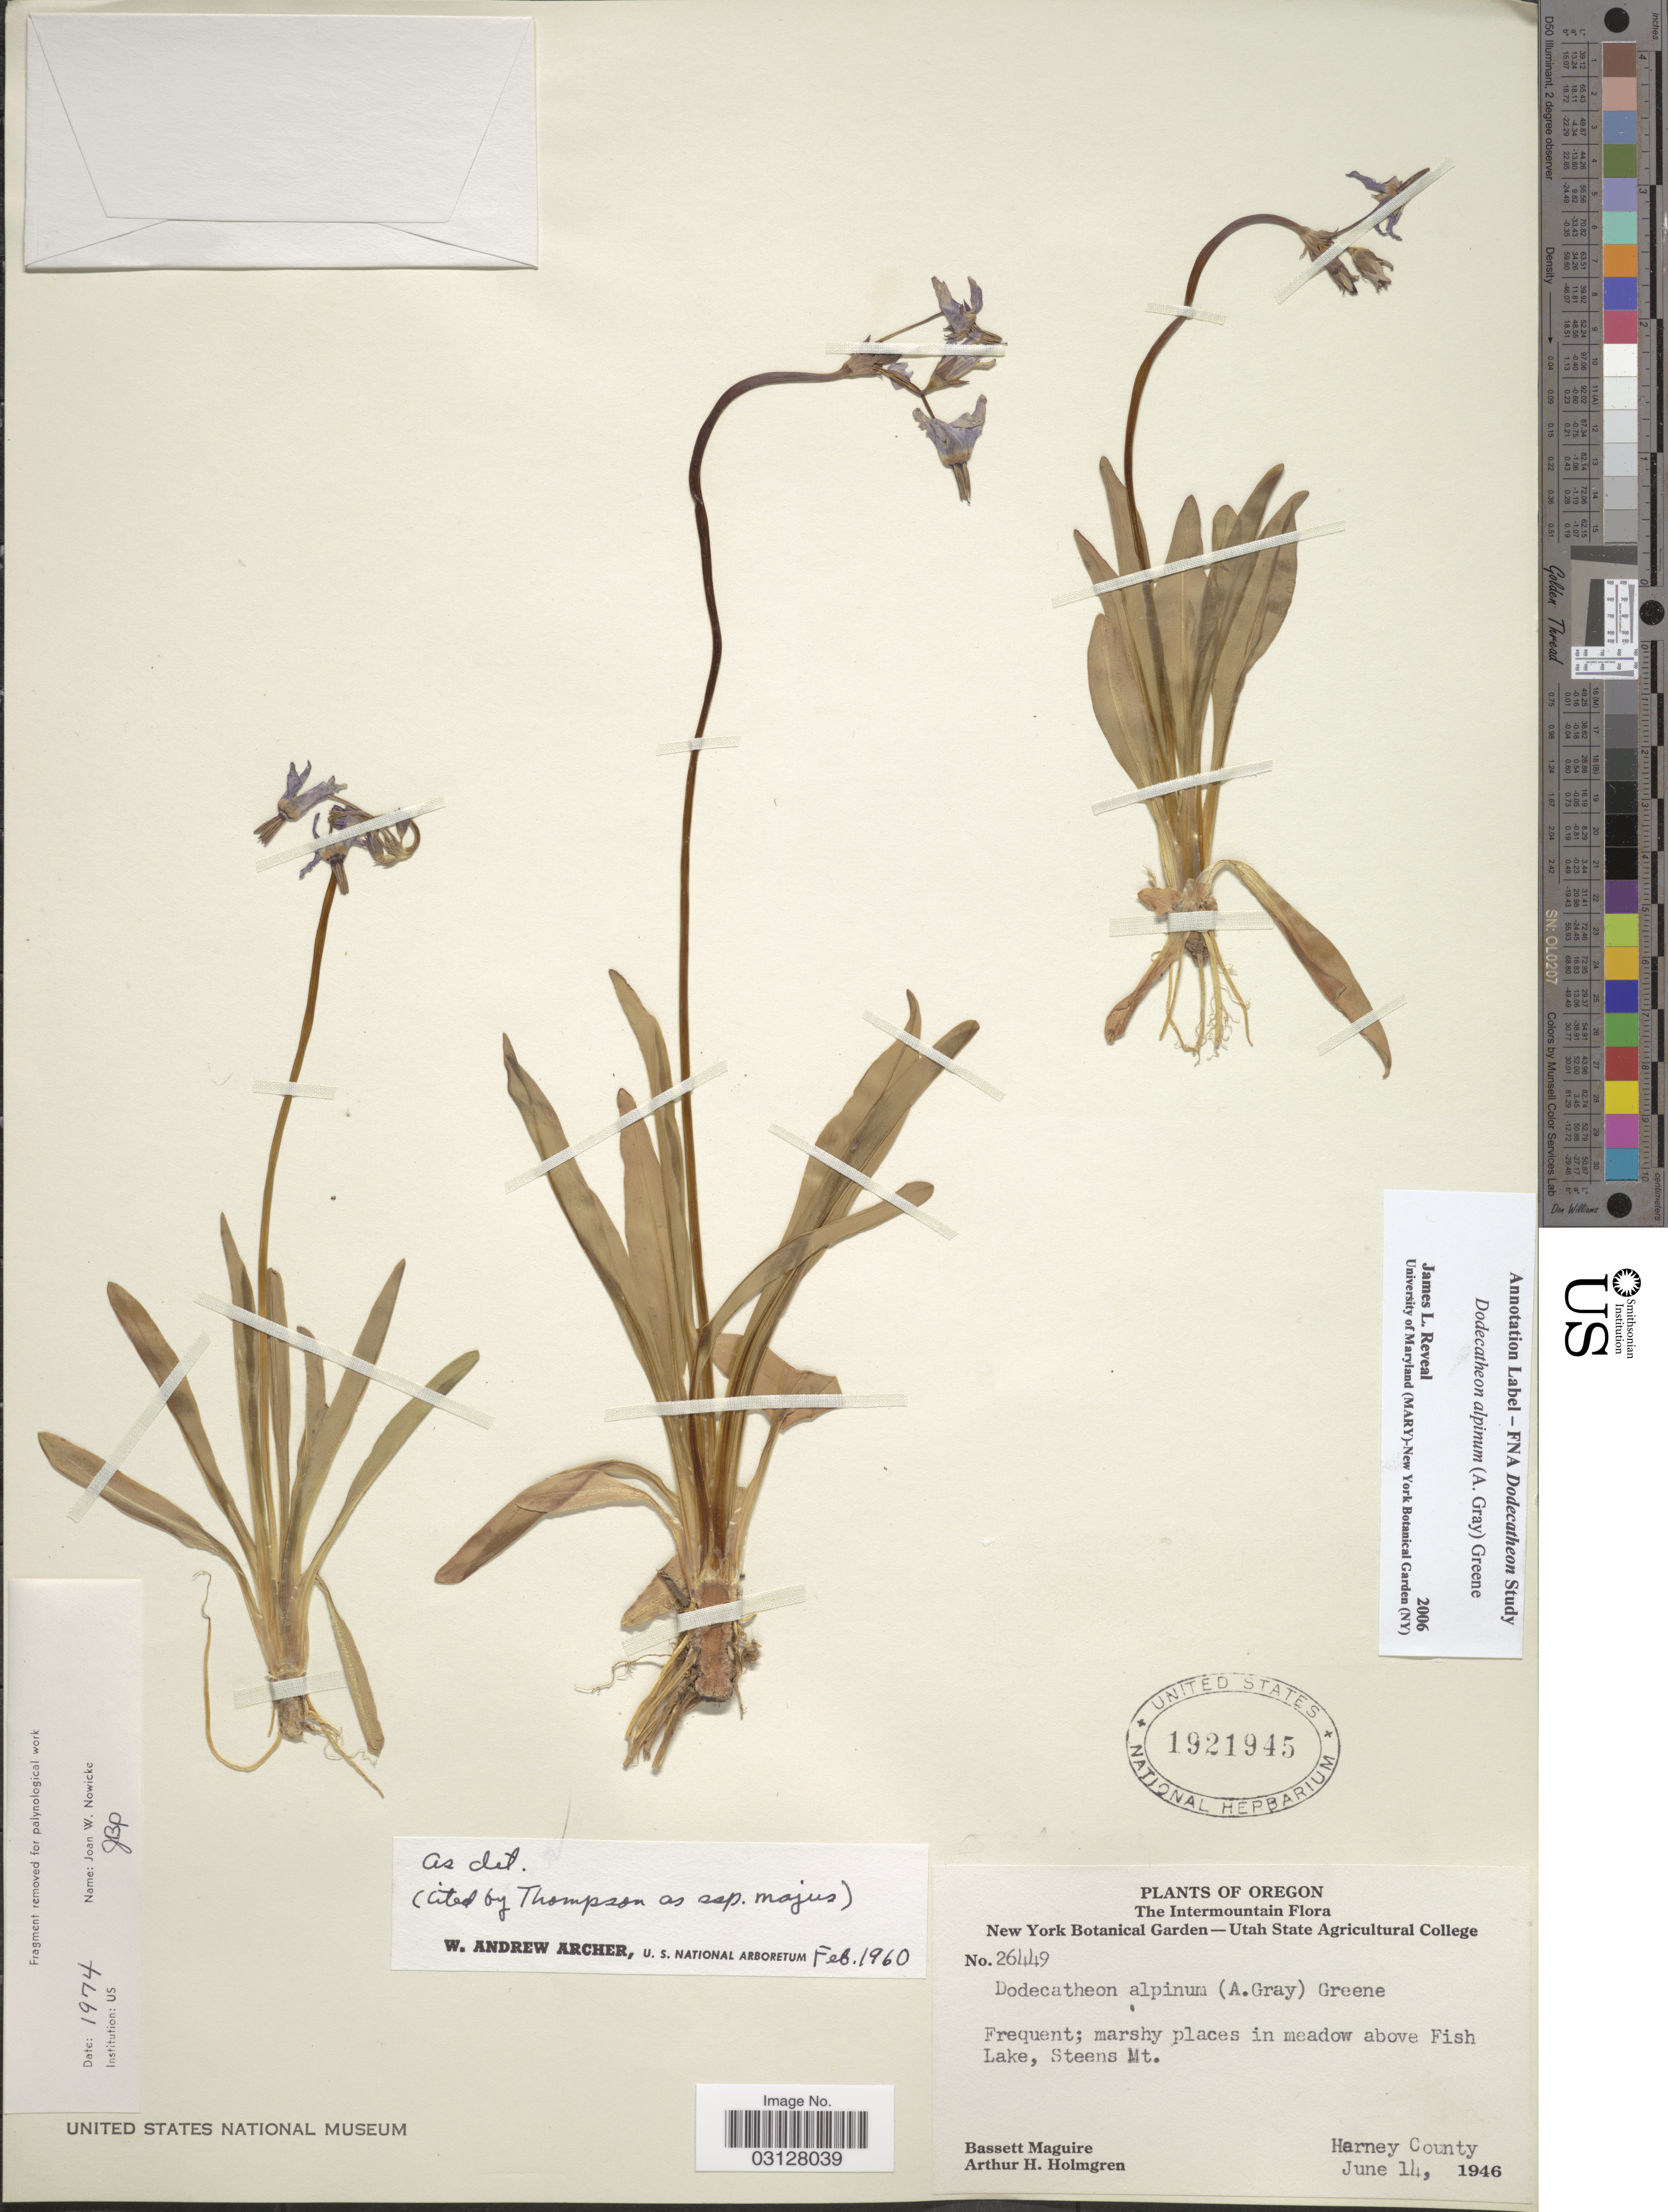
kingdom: Plantae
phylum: Tracheophyta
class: Magnoliopsida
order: Ericales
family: Primulaceae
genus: Dodecatheon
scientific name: Dodecatheon alpinum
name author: (A. Gray) Greene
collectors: B. Maguire & A. H. Holmgren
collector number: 26449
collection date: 1946-06-14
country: United States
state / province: Oregon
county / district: Harney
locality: The Intermountain Flora. Frequent; marshy places in meadow above Fish Lake, Steens Mt. Harney County.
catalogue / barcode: US 1921945